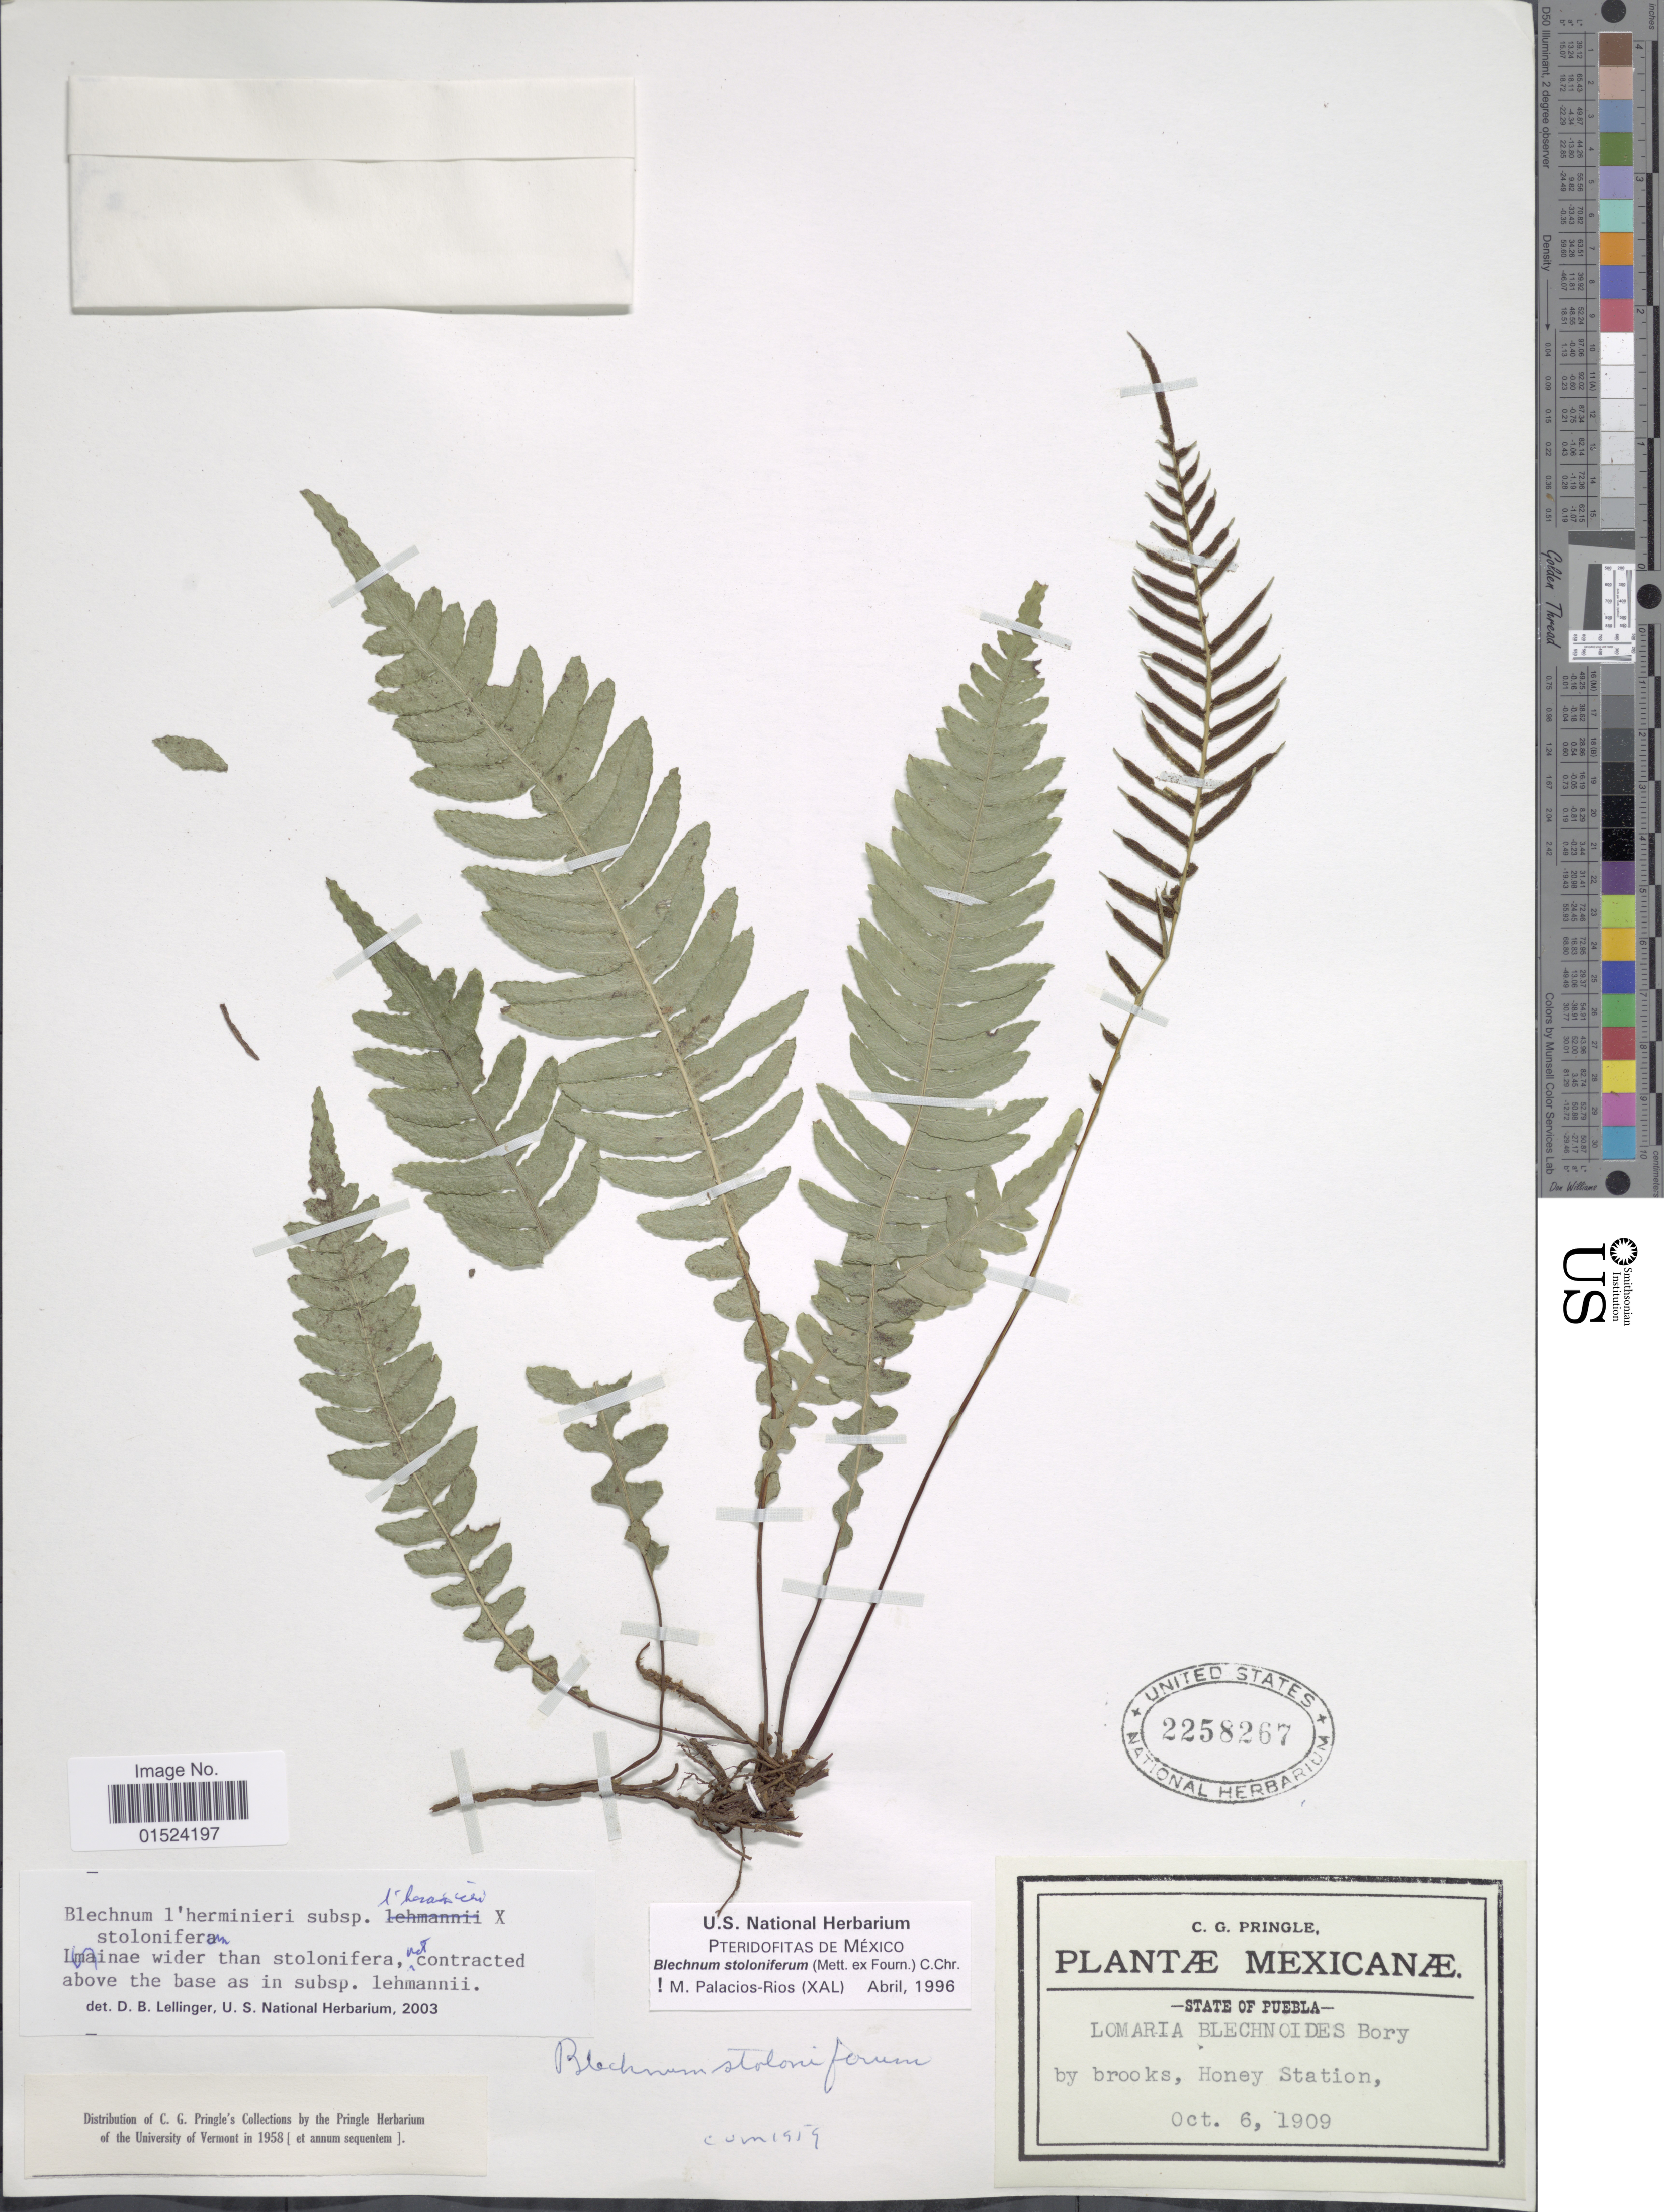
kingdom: Plantae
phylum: Tracheophyta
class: Polypodiopsida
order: Polypodiales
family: Blechnaceae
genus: Blechnum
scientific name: Blechnum l'herminieri subsp. l'herminieri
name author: (Bory) C. Chr.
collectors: C. G. Pringle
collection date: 1909-10-06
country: Mexico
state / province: Puebla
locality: By brooks, Honey Station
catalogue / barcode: US 2258267